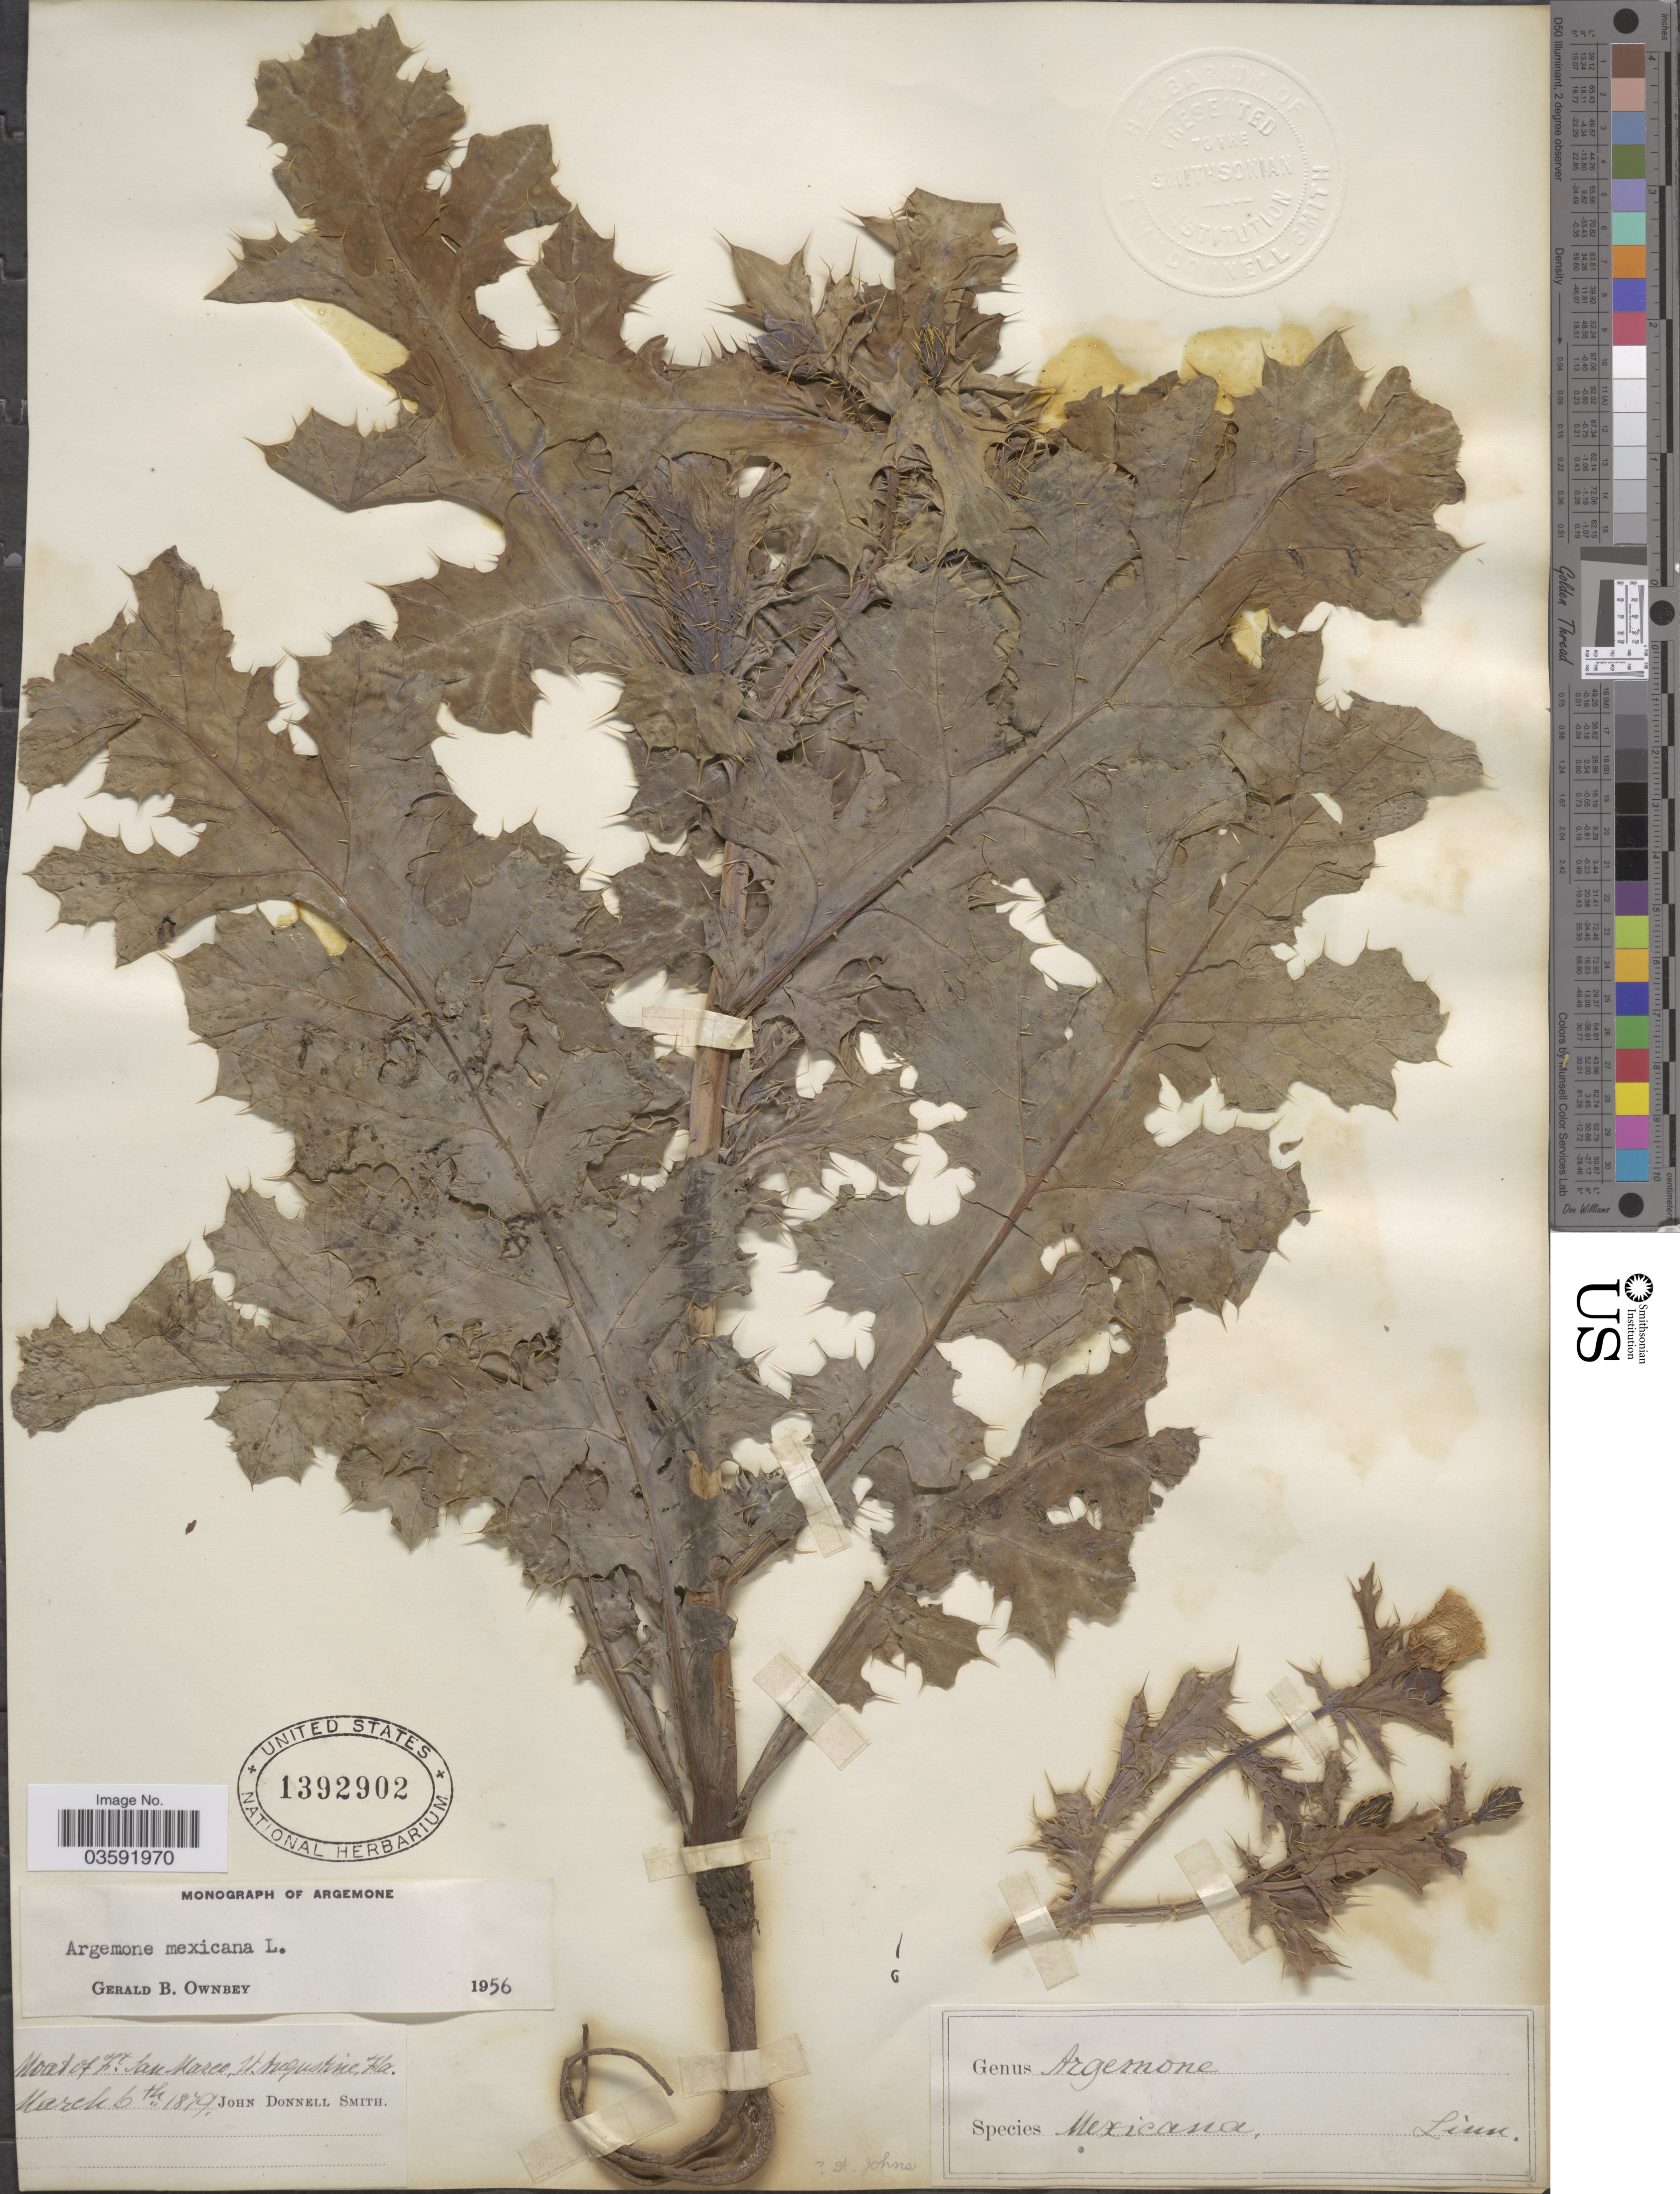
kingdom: Plantae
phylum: Tracheophyta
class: Magnoliopsida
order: Ranunculales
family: Papaveraceae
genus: Argemone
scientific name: Argemone mexicana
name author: L.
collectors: J. Donnell Smith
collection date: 1879-03-06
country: United States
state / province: Florida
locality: Moat of Ft. San Marco St. Augustine.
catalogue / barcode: US 1392902